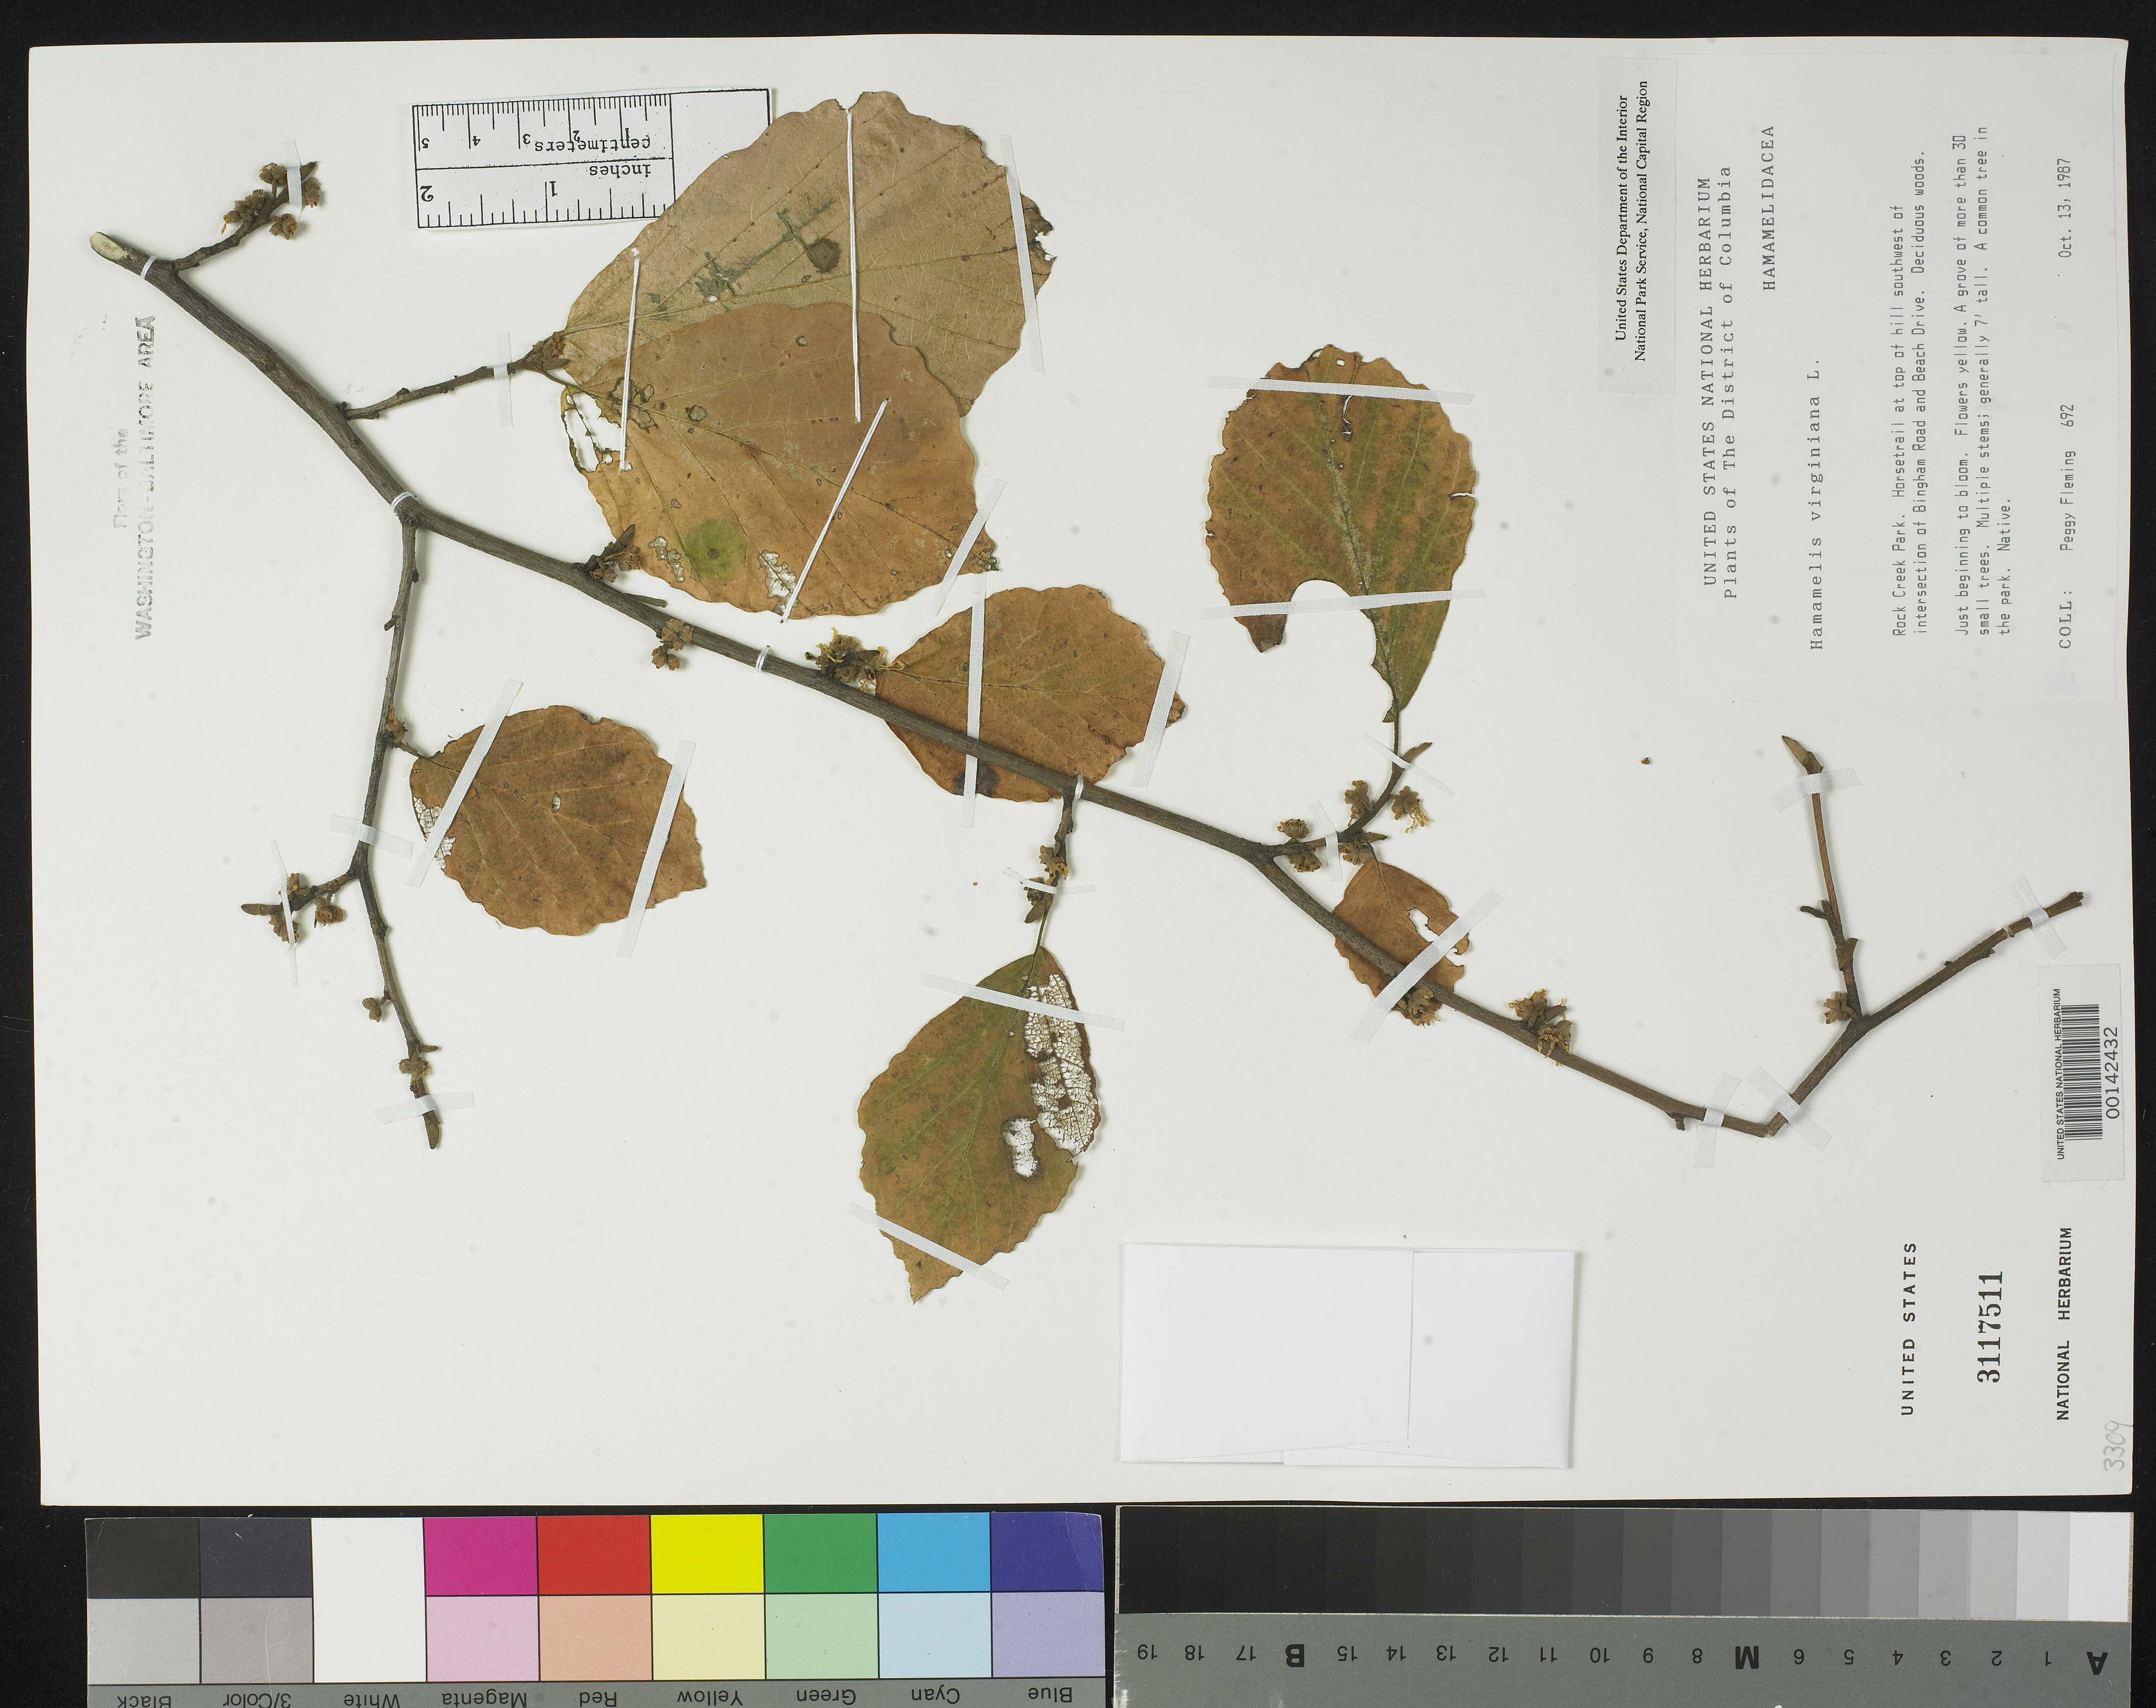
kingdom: Plantae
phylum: Tracheophyta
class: Magnoliopsida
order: Saxifragales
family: Hamamelidaceae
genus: Hamamelis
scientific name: Hamamelis virginiana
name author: L.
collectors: P. Fleming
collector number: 692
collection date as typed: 13 Oct 1987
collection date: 1987-10-13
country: United States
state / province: District of Columbia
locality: Rock Creek Park. Horsetrail at top of hill southwest of intersection of Bingham Road and Beach Drive. Rock Creek Park and vicinity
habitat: Deciduous woods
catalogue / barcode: US 3117511